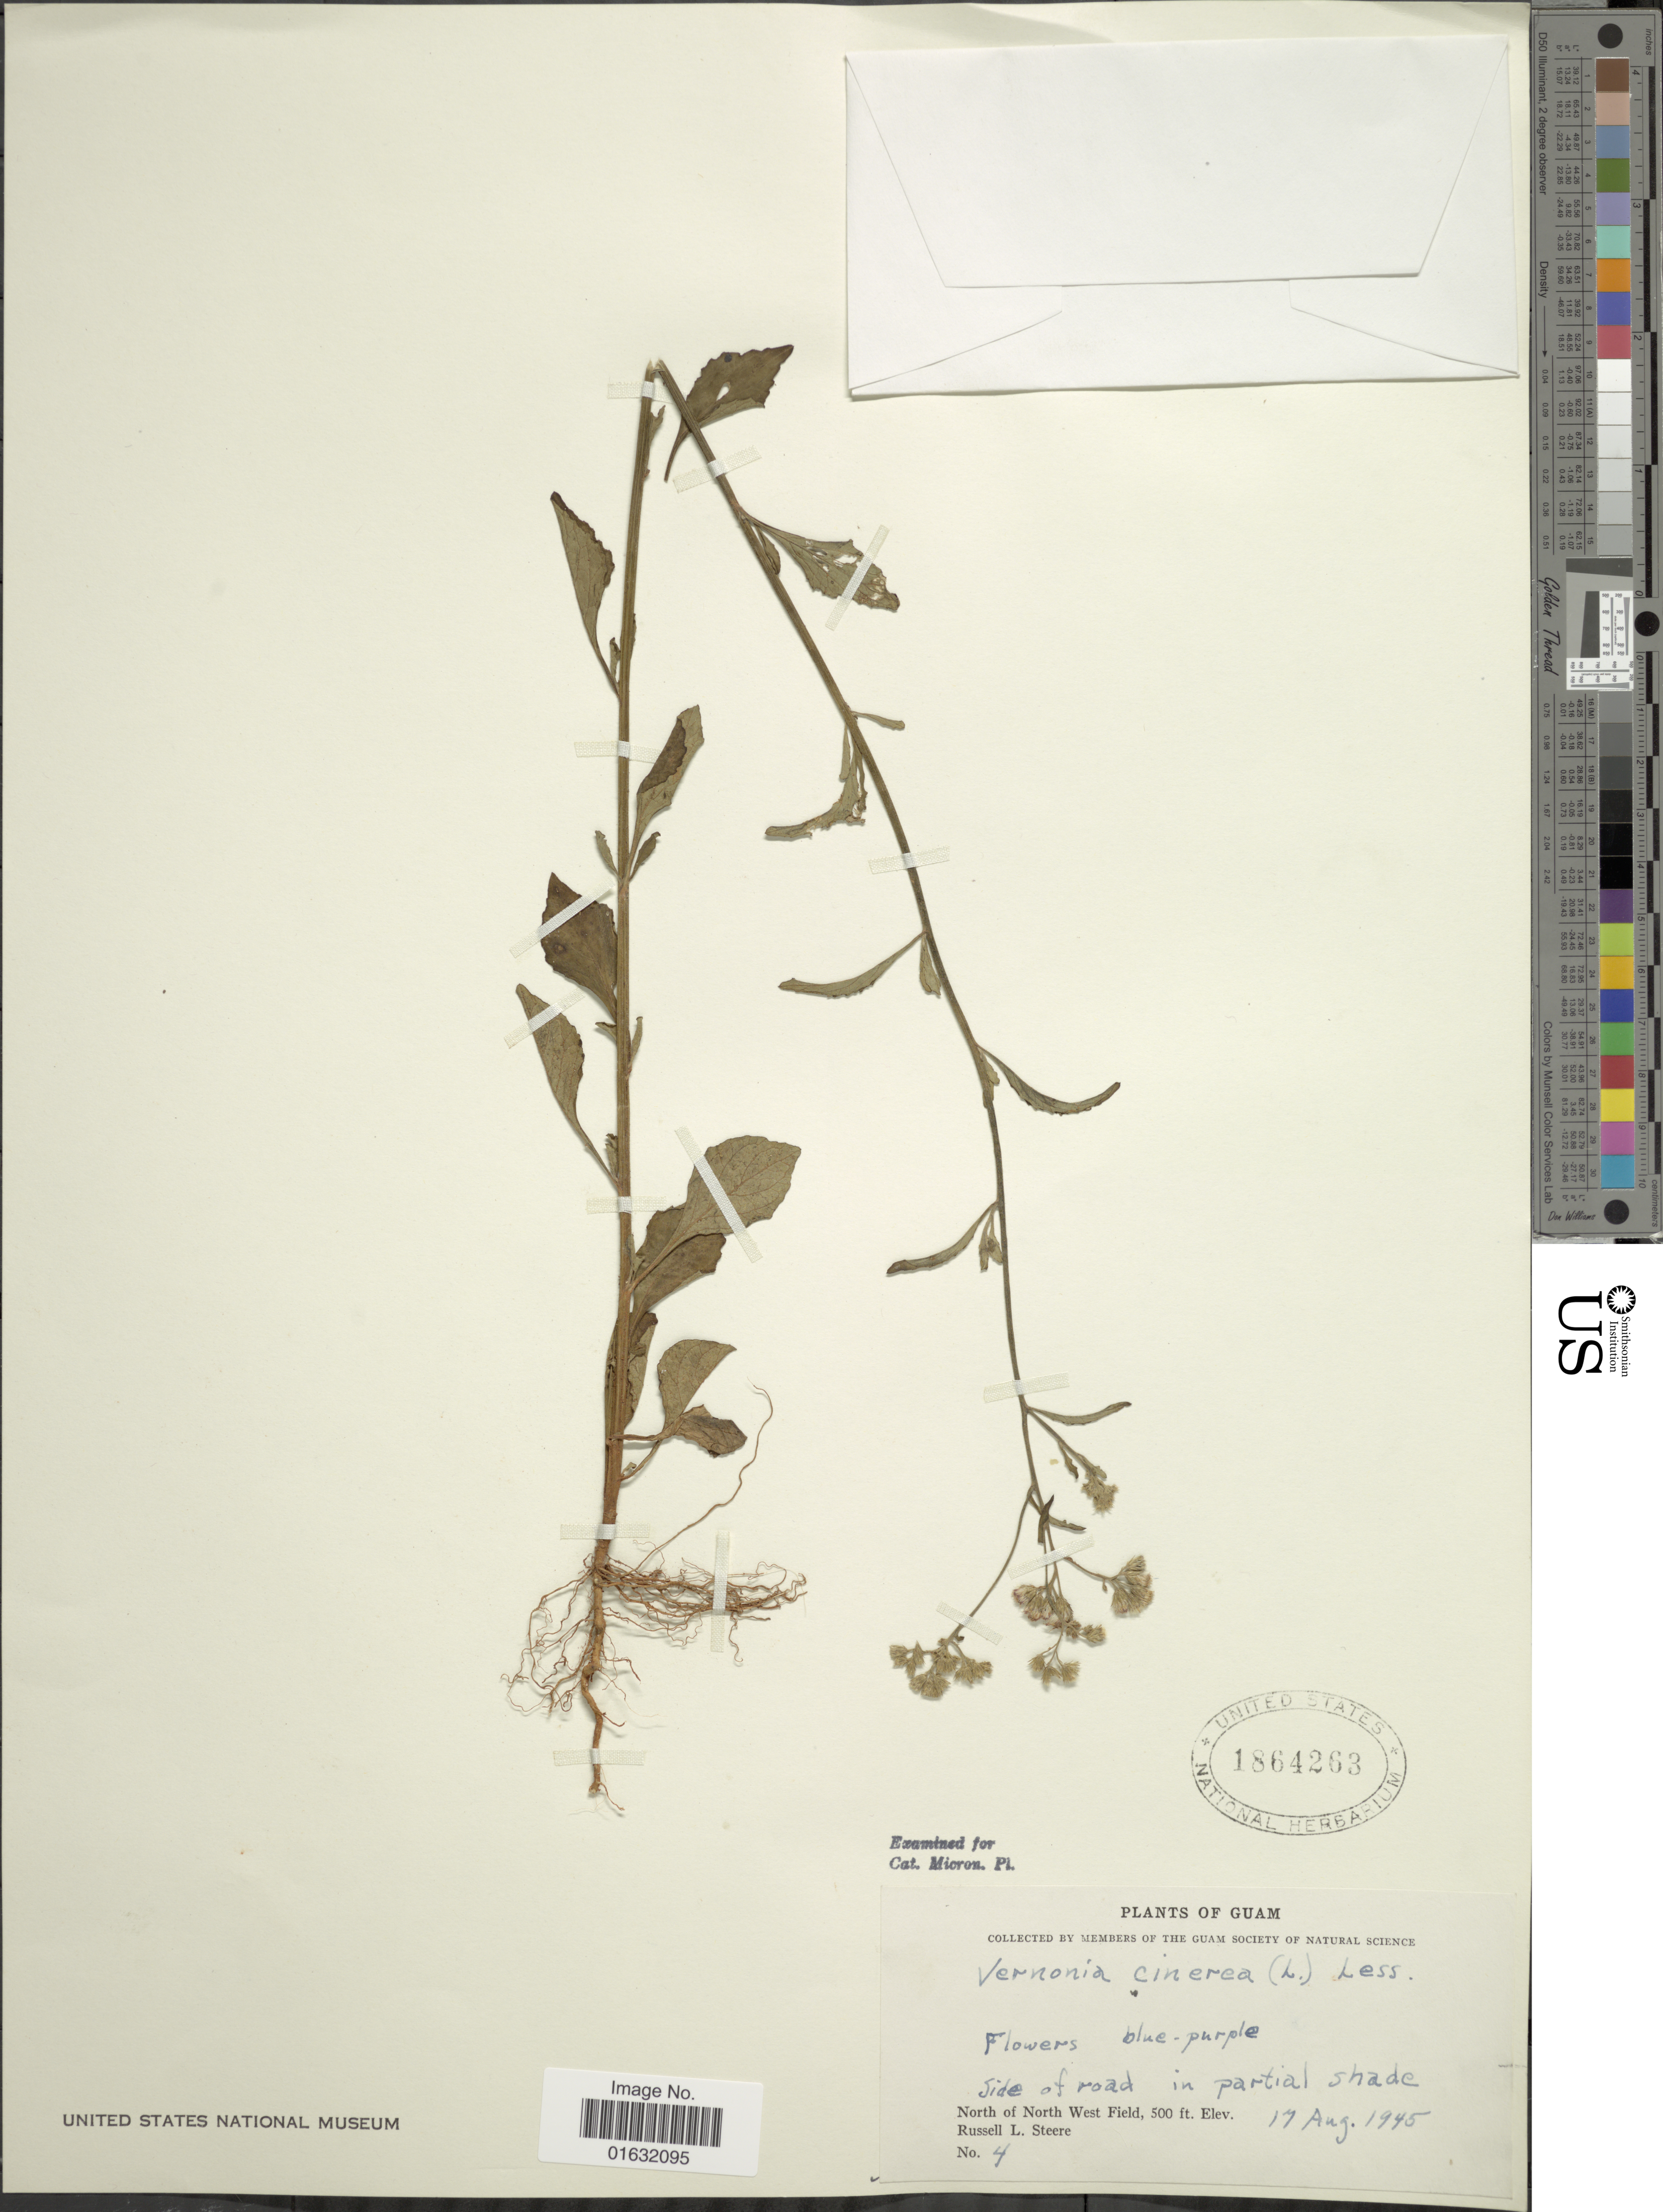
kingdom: Plantae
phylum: Tracheophyta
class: Magnoliopsida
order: Asterales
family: Asteraceae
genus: Cyanthillium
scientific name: Cyanthillium cinereum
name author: (L.) H. Rob.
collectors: R. L. Steere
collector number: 4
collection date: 1945-08-17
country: Guam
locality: Guam, North of North West Field.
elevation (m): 152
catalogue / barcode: US 1864263